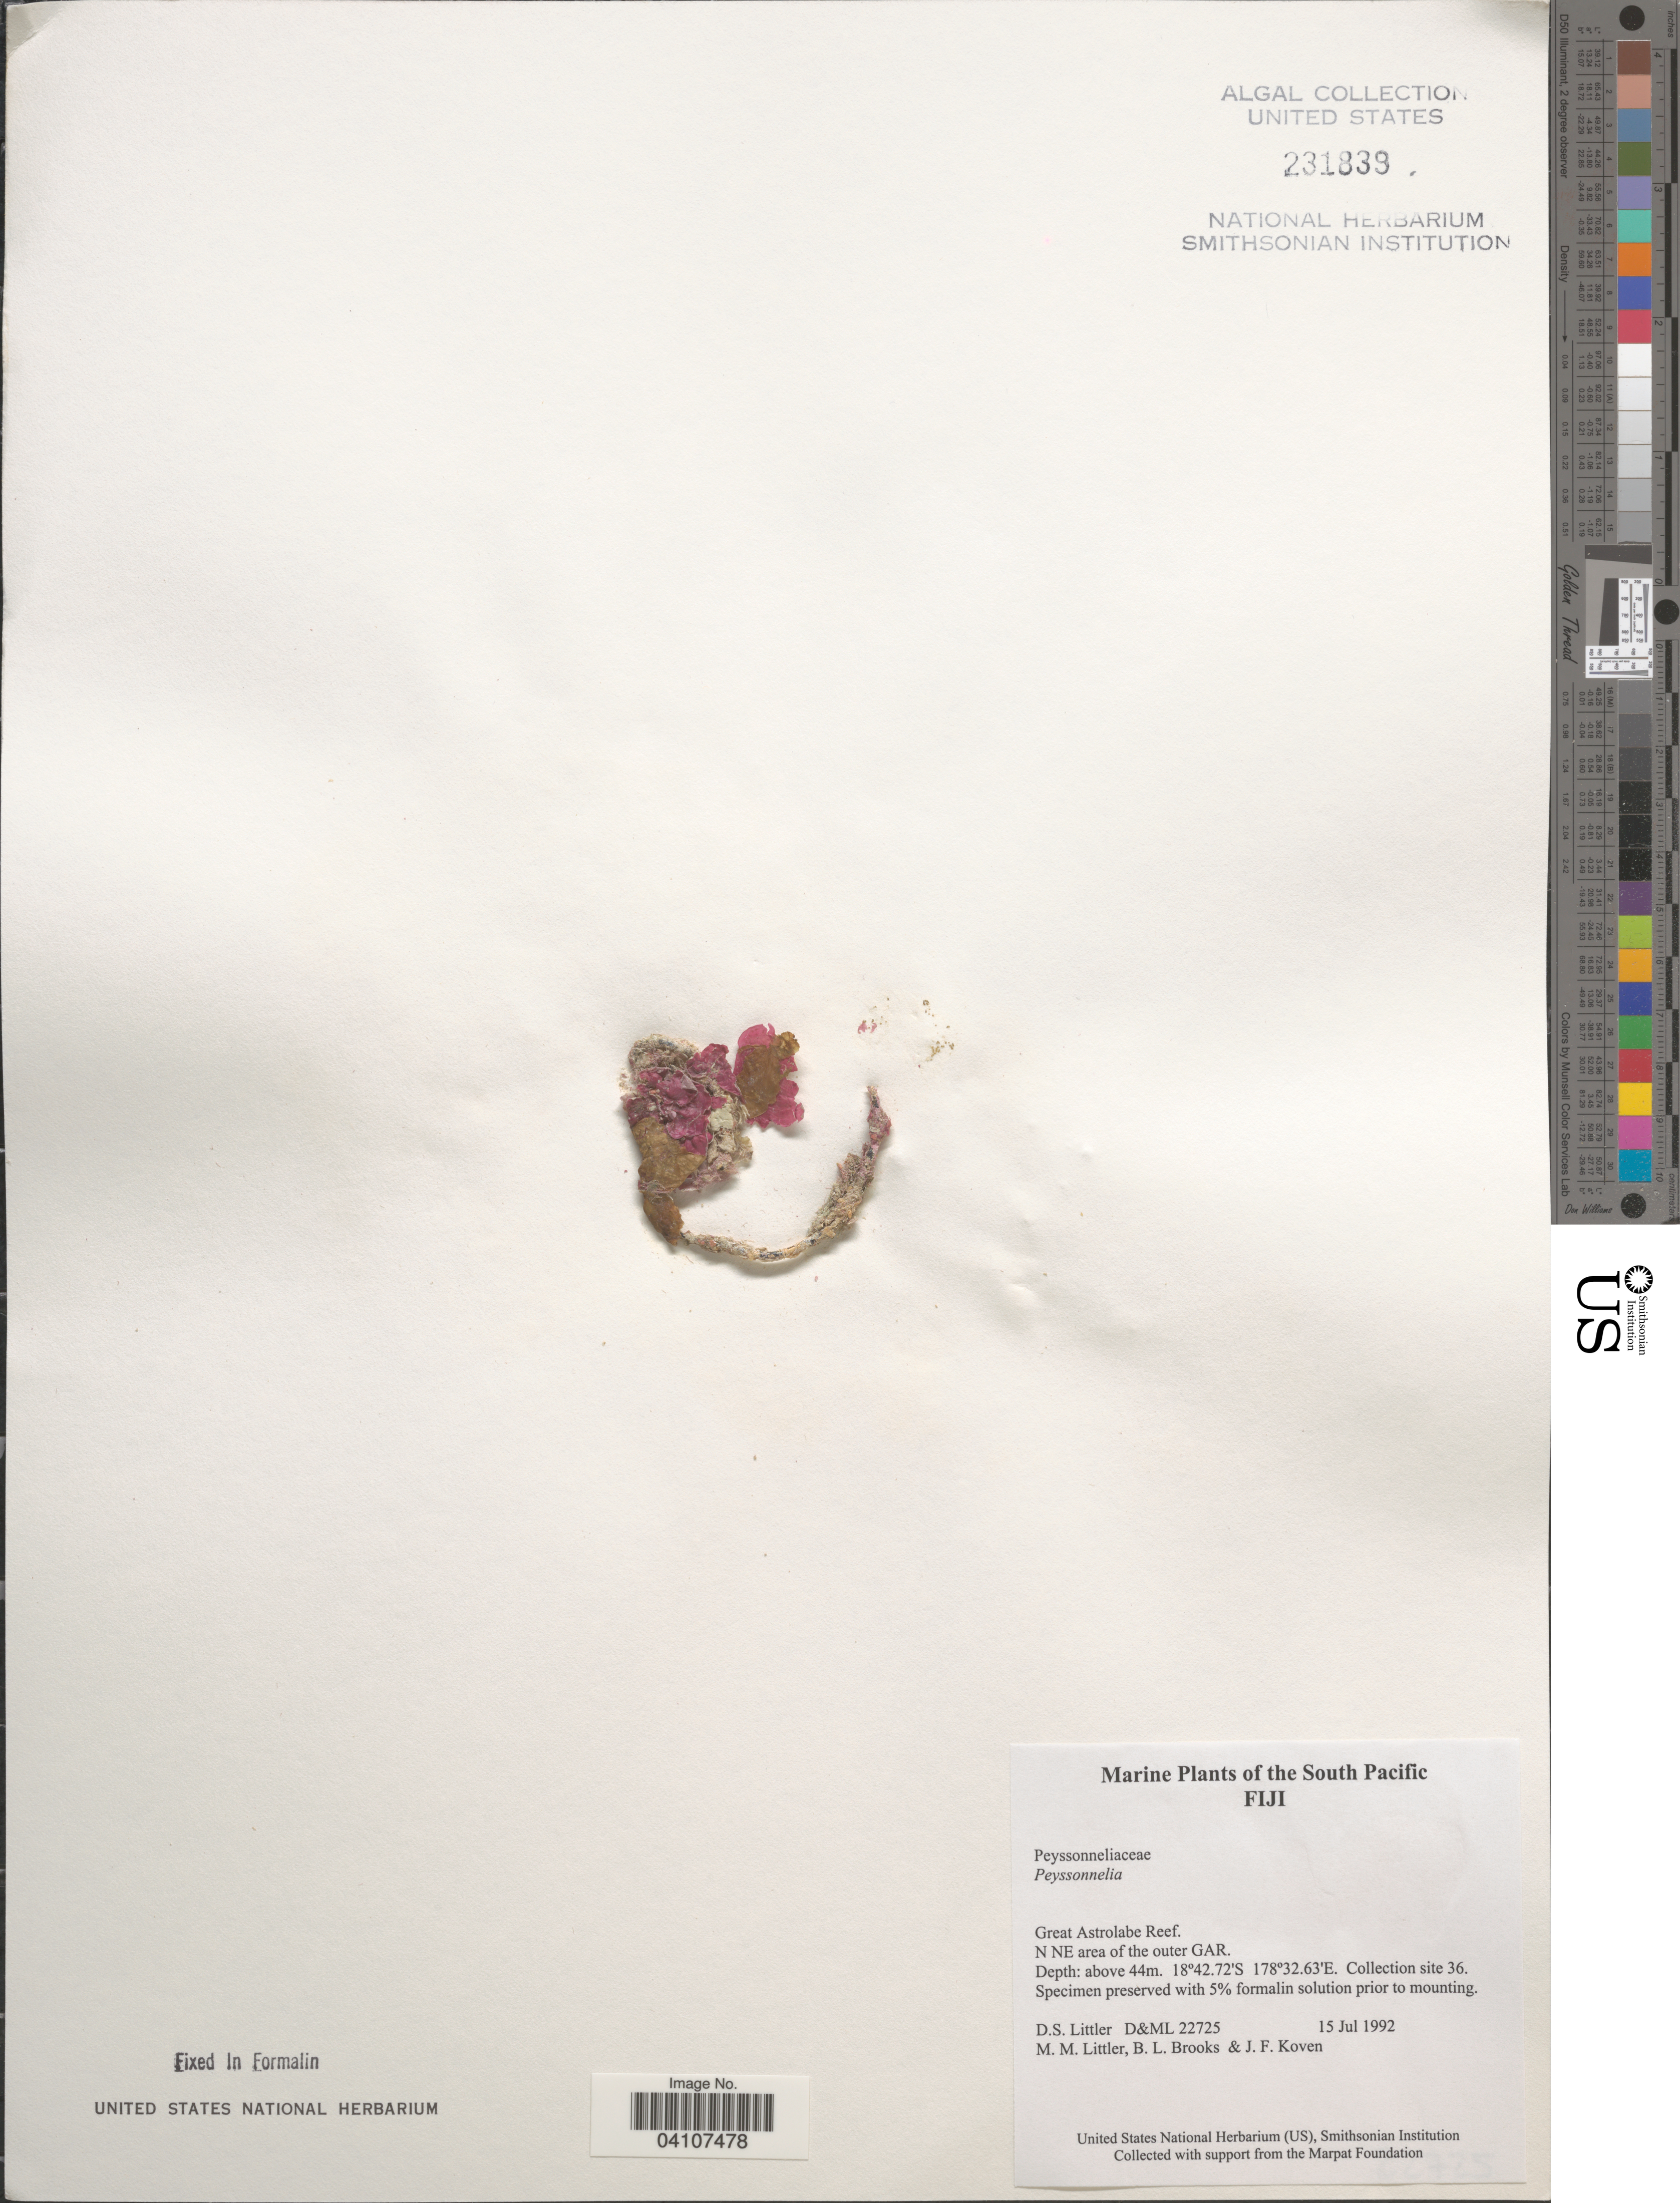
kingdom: Plantae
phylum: Rhodophyta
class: Florideophyceae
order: Peyssonneliales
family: Peyssonneliaceae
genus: Peyssonnelia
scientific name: Peyssonnelia sp.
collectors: D. S. Littler, B. Brooks & J. Koven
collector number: D&ML 22725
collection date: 1992-07-15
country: Fiji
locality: The South Pacific. Great Astrolabe Reef. N NE area of the outer GAR. Collection site 36.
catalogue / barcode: US 231839